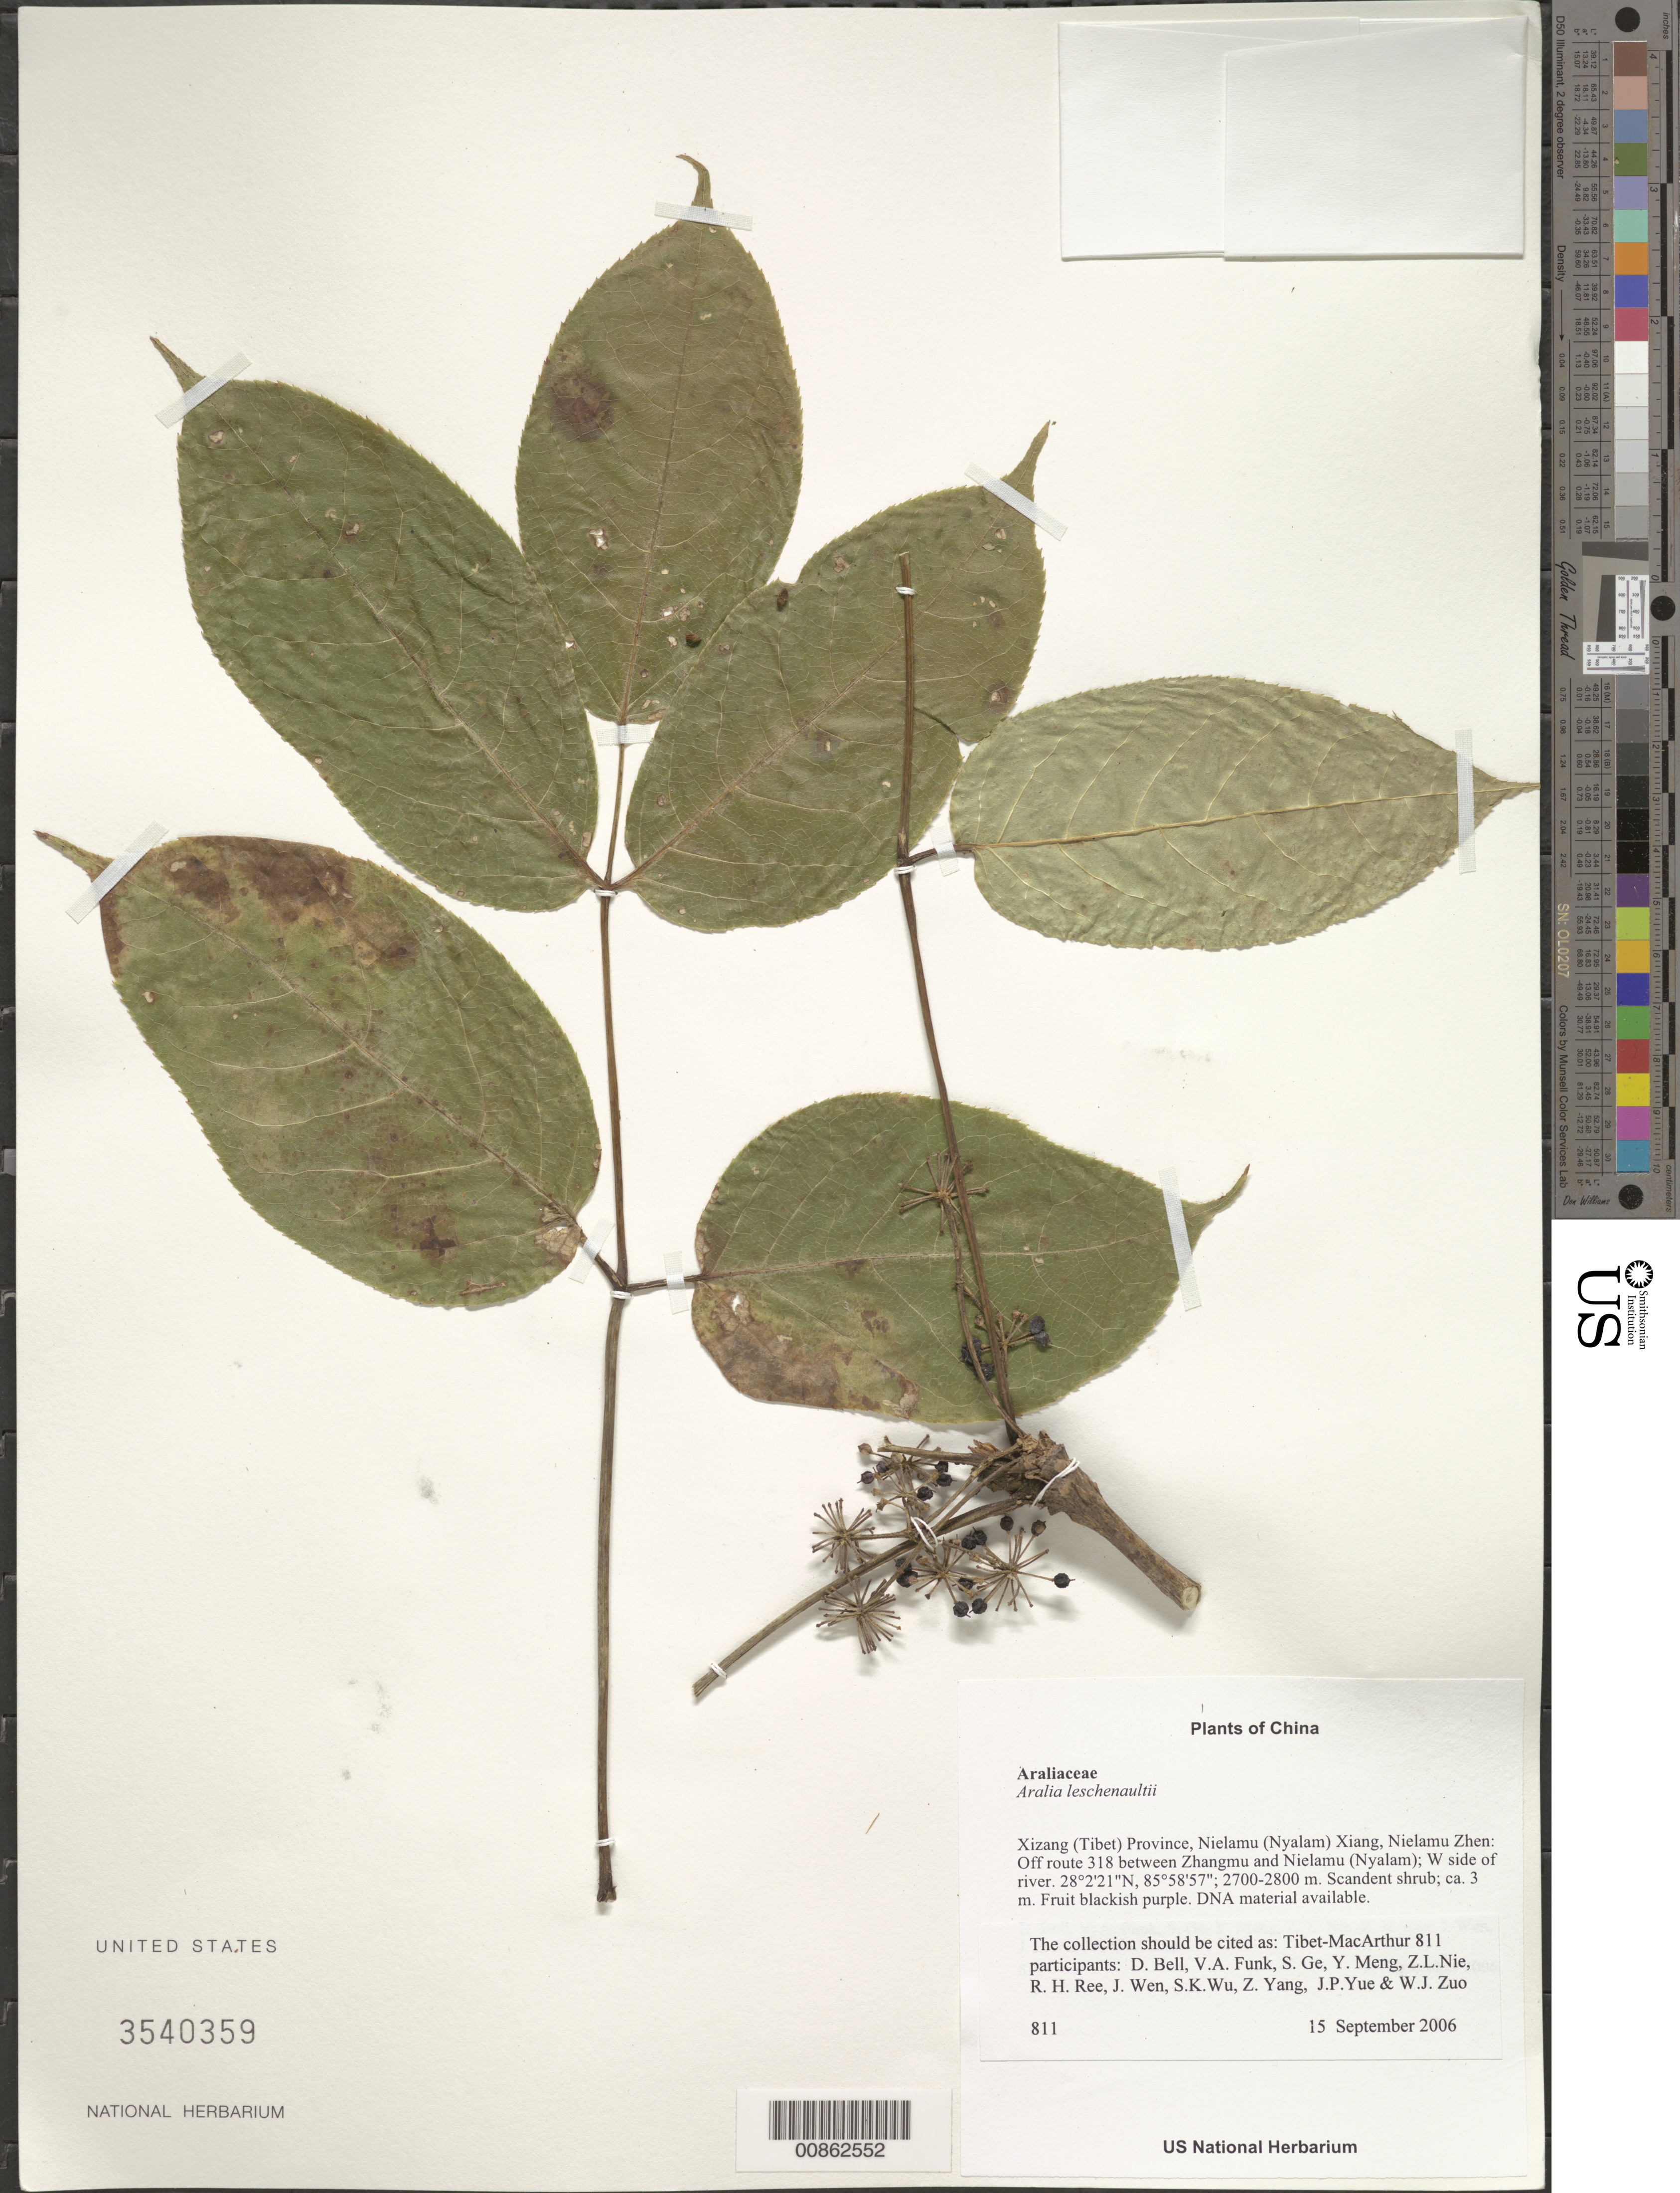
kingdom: Plantae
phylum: Tracheophyta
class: Magnoliopsida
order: Apiales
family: Araliaceae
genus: Aralia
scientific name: Aralia leschenaultii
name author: (DC.) J. Wen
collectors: Tibet-MacArthur, D. A. Bell, V. Funk, S. Ge, Y. Meng, Z. Nie, R. Ree, J. Wen, J. Yue & W. Zuo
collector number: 811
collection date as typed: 15 Sep 2006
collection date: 2006-09-15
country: China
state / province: Xizang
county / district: Nielamu (Nyalam) Xian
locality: Nielamu Zhen. Off route 318 between Zhangmu and Nielamu (Nyalam); W side of river.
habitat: Steep slope with scattered broadleaved and coniferous trees (including Abies georgiana) and shrubs; disturbed active logging area.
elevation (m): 2700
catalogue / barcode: US 3540359